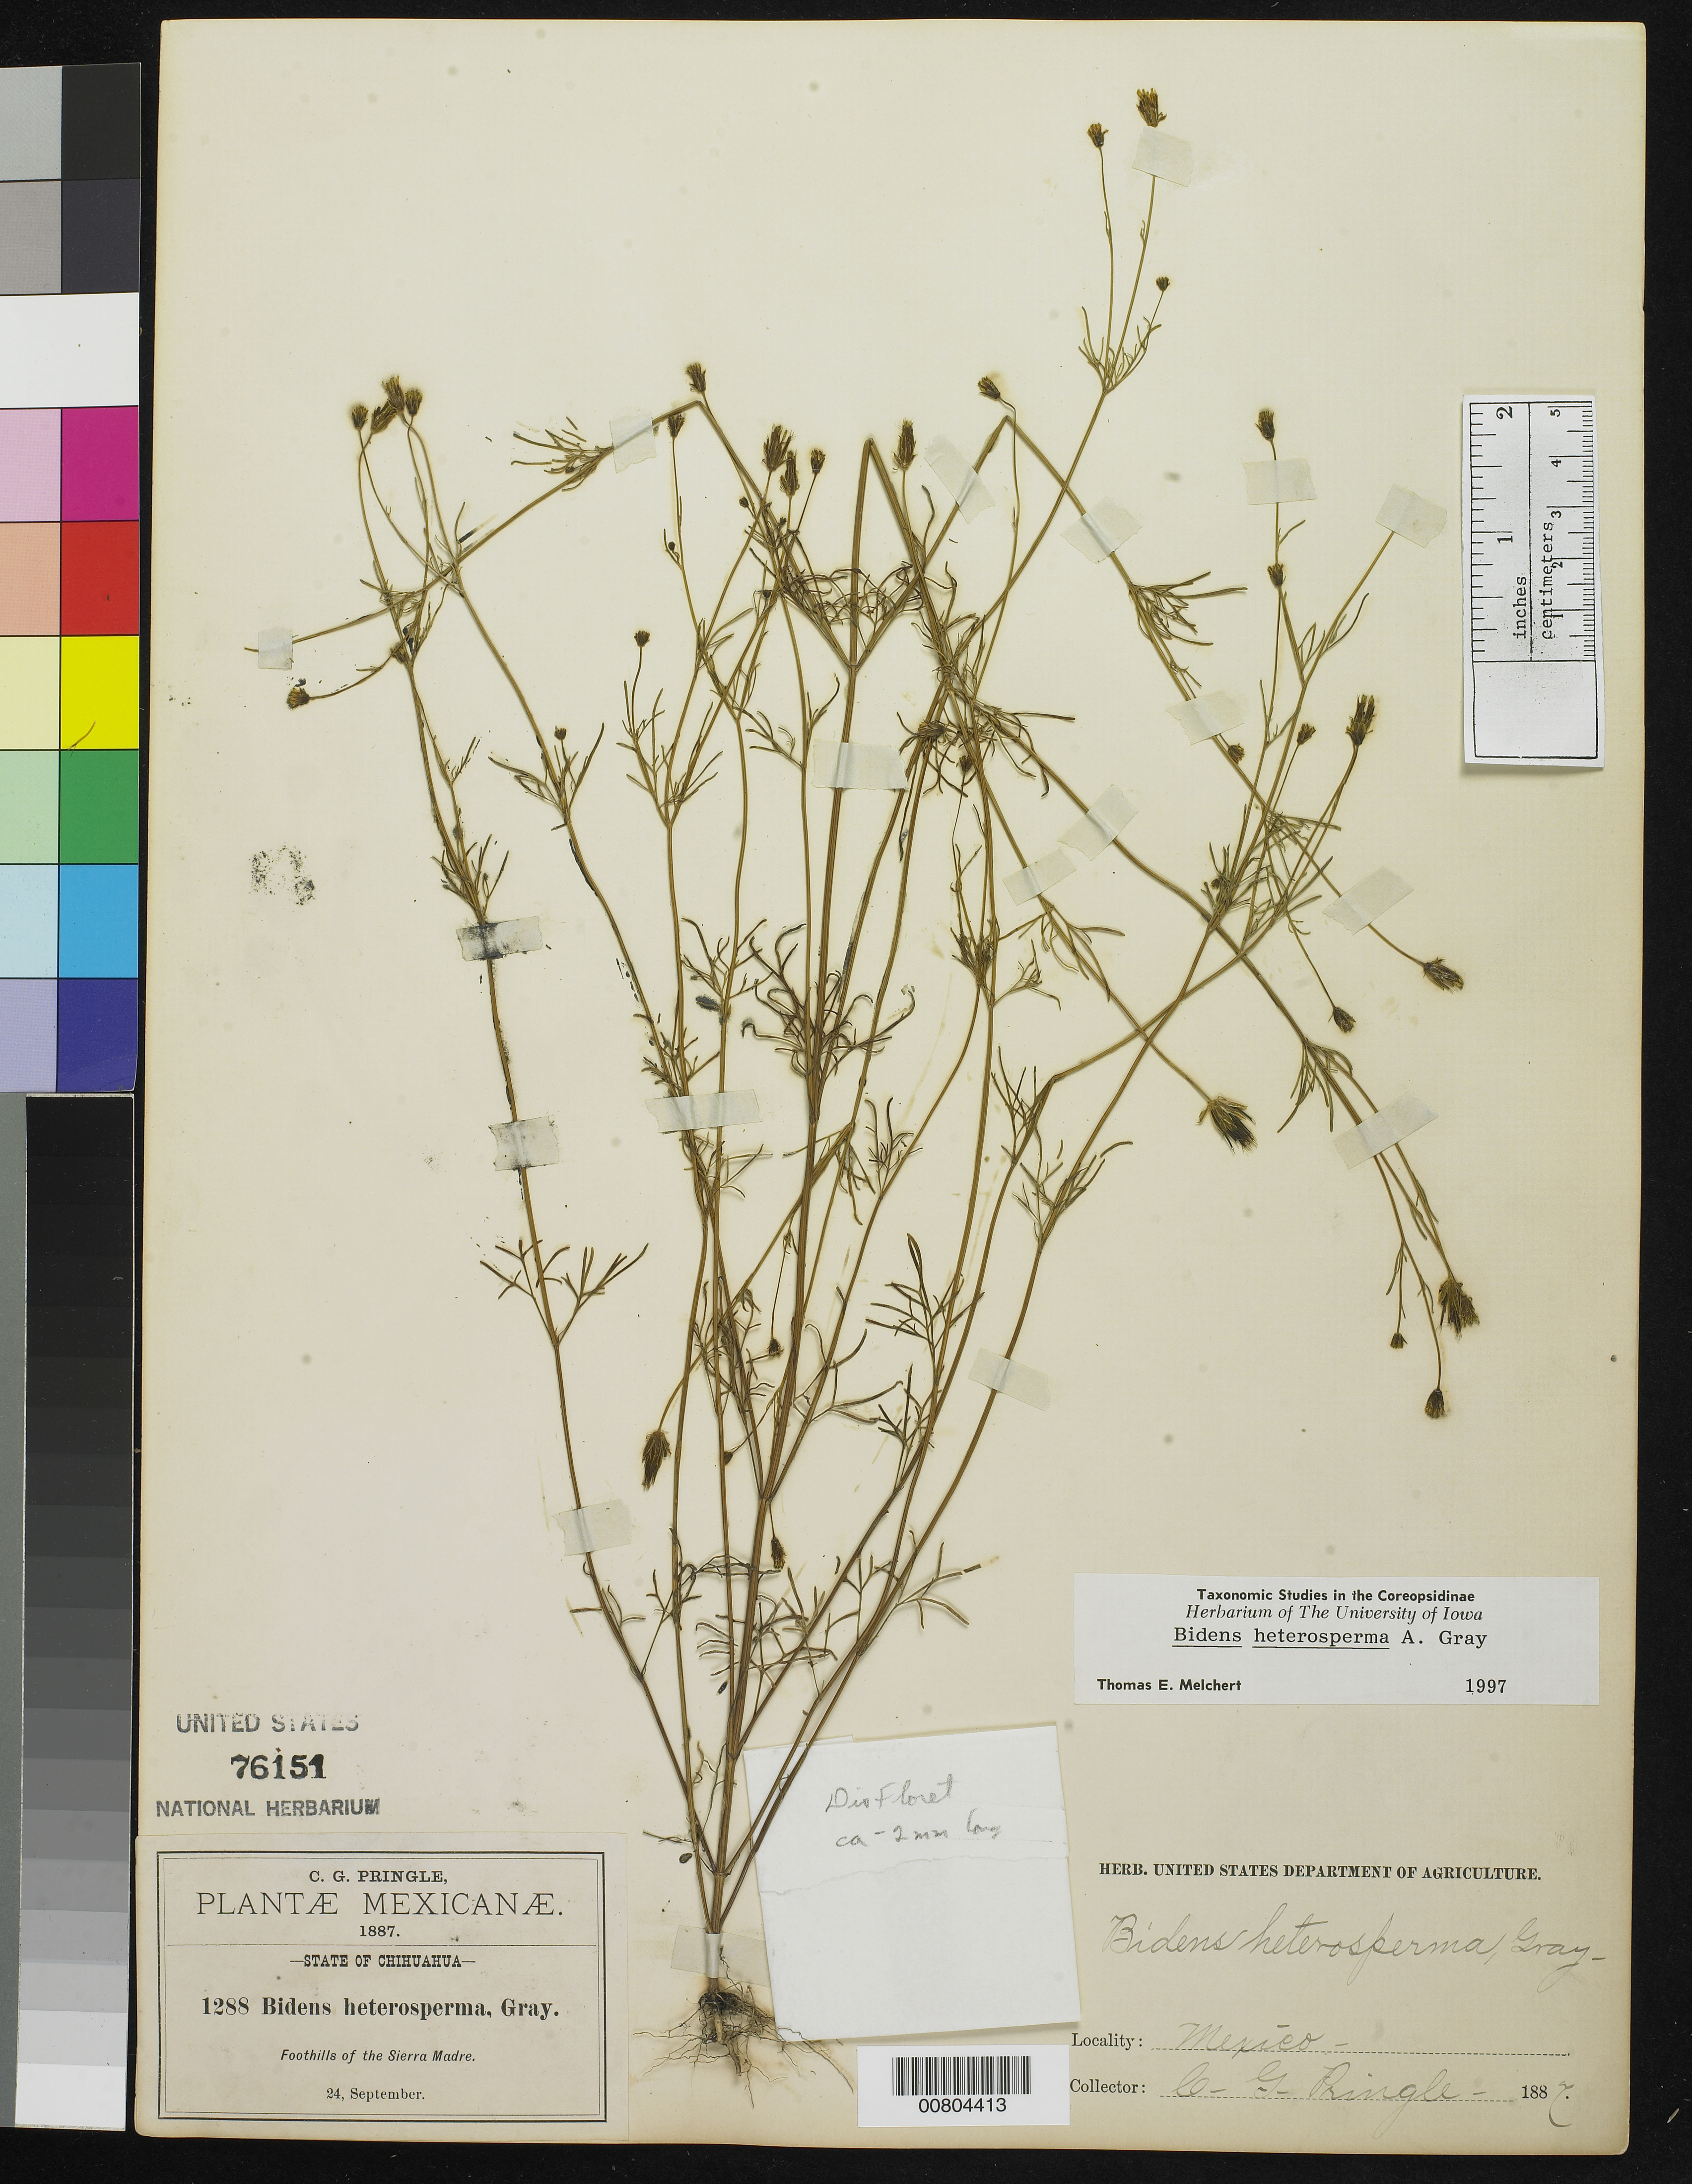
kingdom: Plantae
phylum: Tracheophyta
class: Magnoliopsida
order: Asterales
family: Asteraceae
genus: Bidens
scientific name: Bidens heterosperma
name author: A. Gray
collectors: C. G. Pringle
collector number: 1288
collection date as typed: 24 Sep 1887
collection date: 1887-09-24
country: Mexico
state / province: Chihuahua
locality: Foothills of the Sierra Madre, Chihuahua.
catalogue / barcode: US 76151